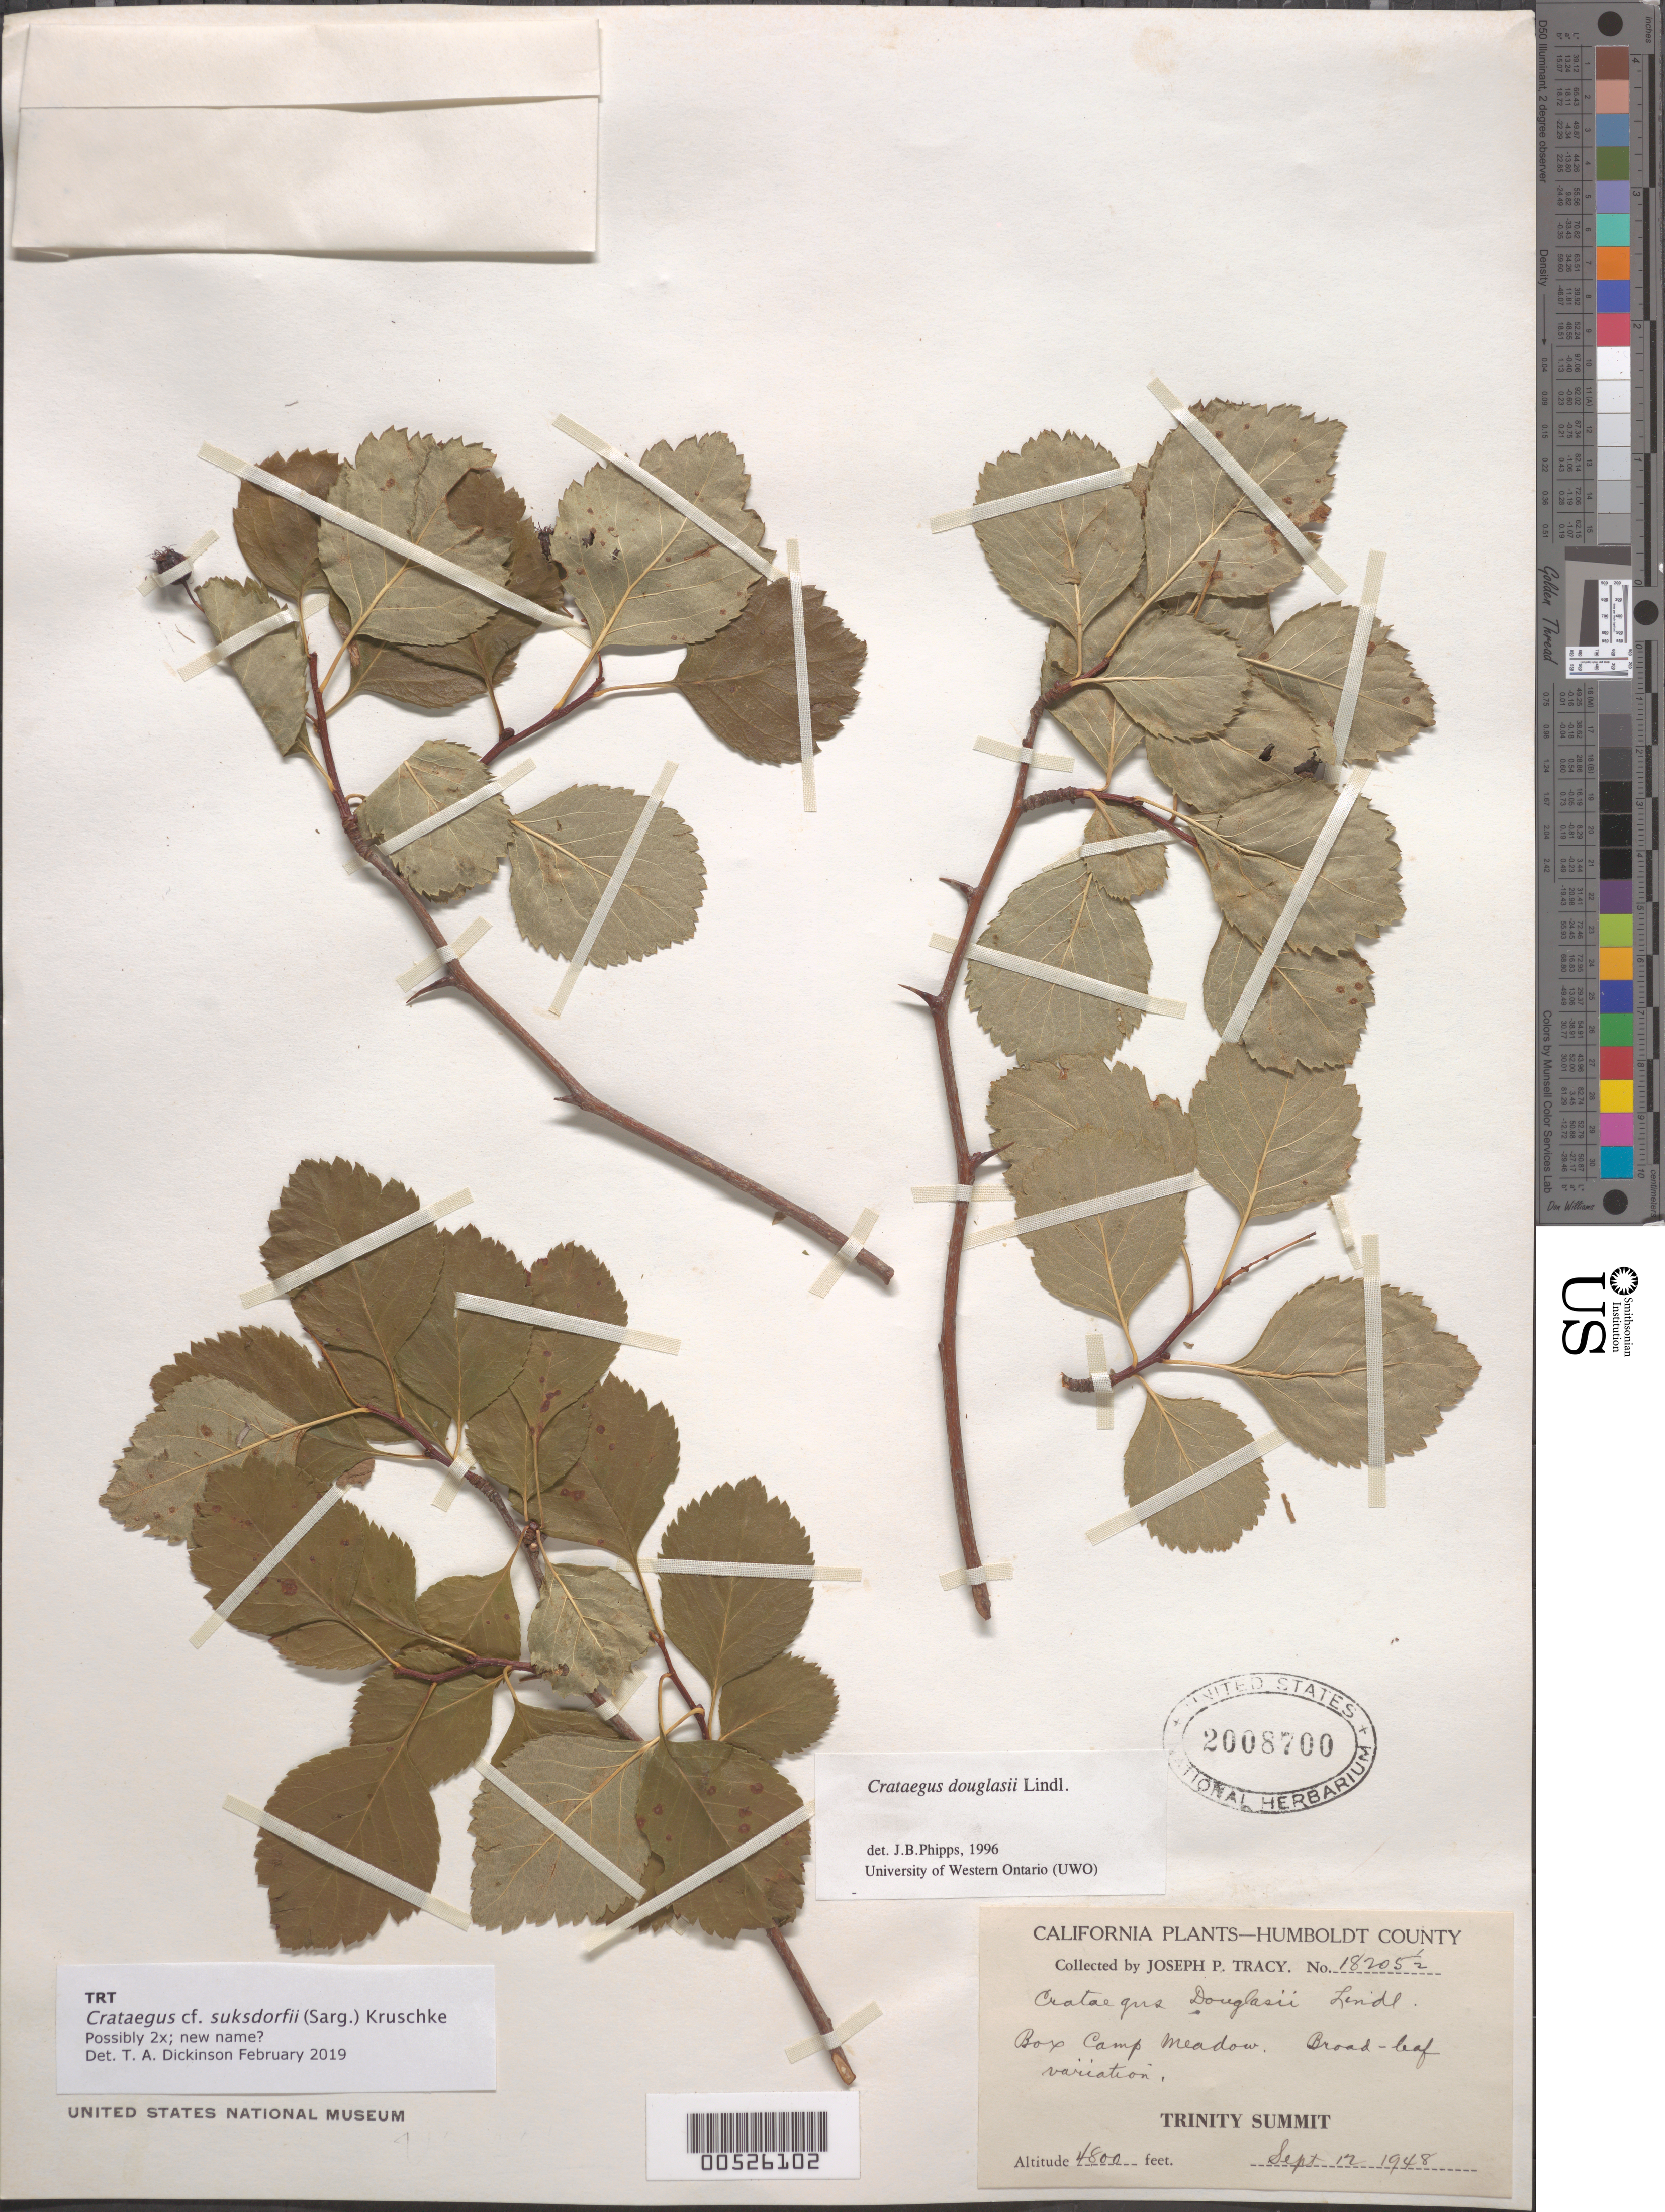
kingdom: Plantae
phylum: Tracheophyta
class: Magnoliopsida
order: Rosales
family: Rosaceae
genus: Crataegus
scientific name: Crataegus suksdorfii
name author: (Sarg.) Kruschke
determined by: Dickinson, Timothy A., Assistant Curator (TRT), University of Toronto (CANADA)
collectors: J. Tracy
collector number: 18205.5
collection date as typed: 12 Sep 1948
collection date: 1948-09-12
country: United States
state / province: California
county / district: Humboldt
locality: Box Camp Meadow, Trinity Summit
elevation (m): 1463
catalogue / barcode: US 2008700